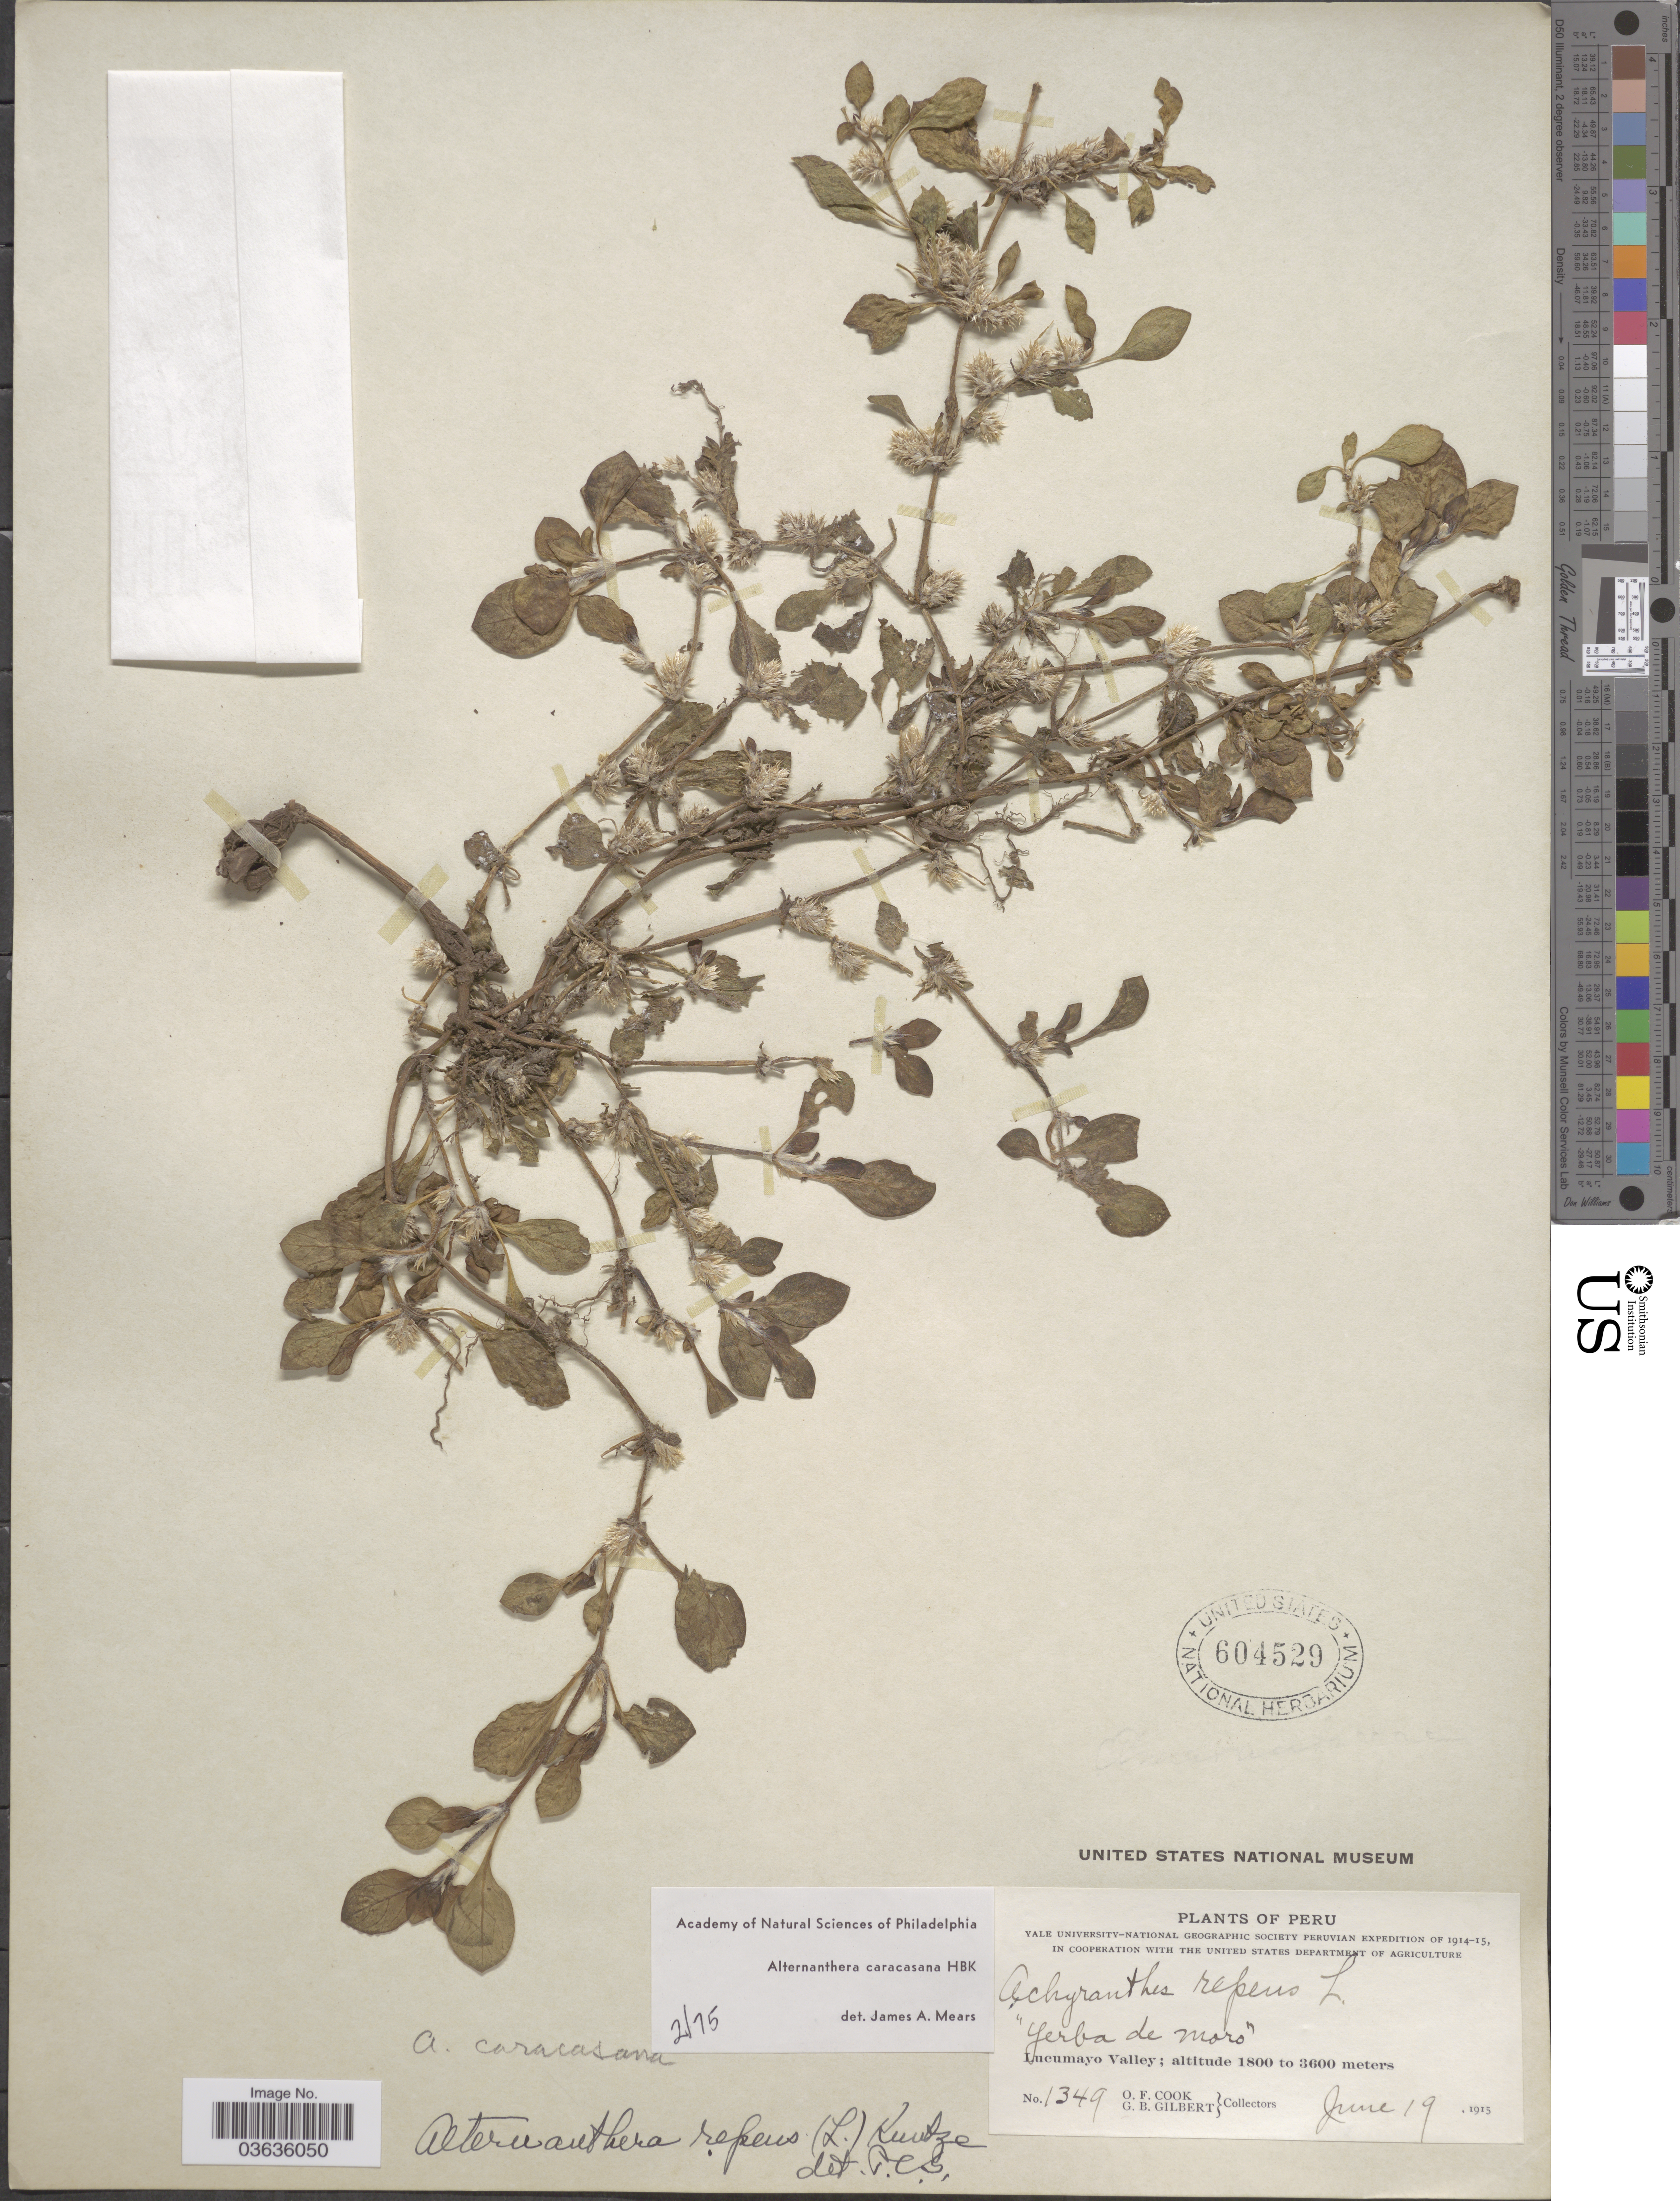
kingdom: Plantae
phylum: Tracheophyta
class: Magnoliopsida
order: Caryophyllales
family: Amaranthaceae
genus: Alternanthera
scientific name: Alternanthera caracasana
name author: Kunth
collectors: O. F. Cook & G. B. Gilbert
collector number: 1349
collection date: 1915-06-19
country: Peru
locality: Jerba de Moro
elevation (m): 1800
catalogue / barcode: US 604529